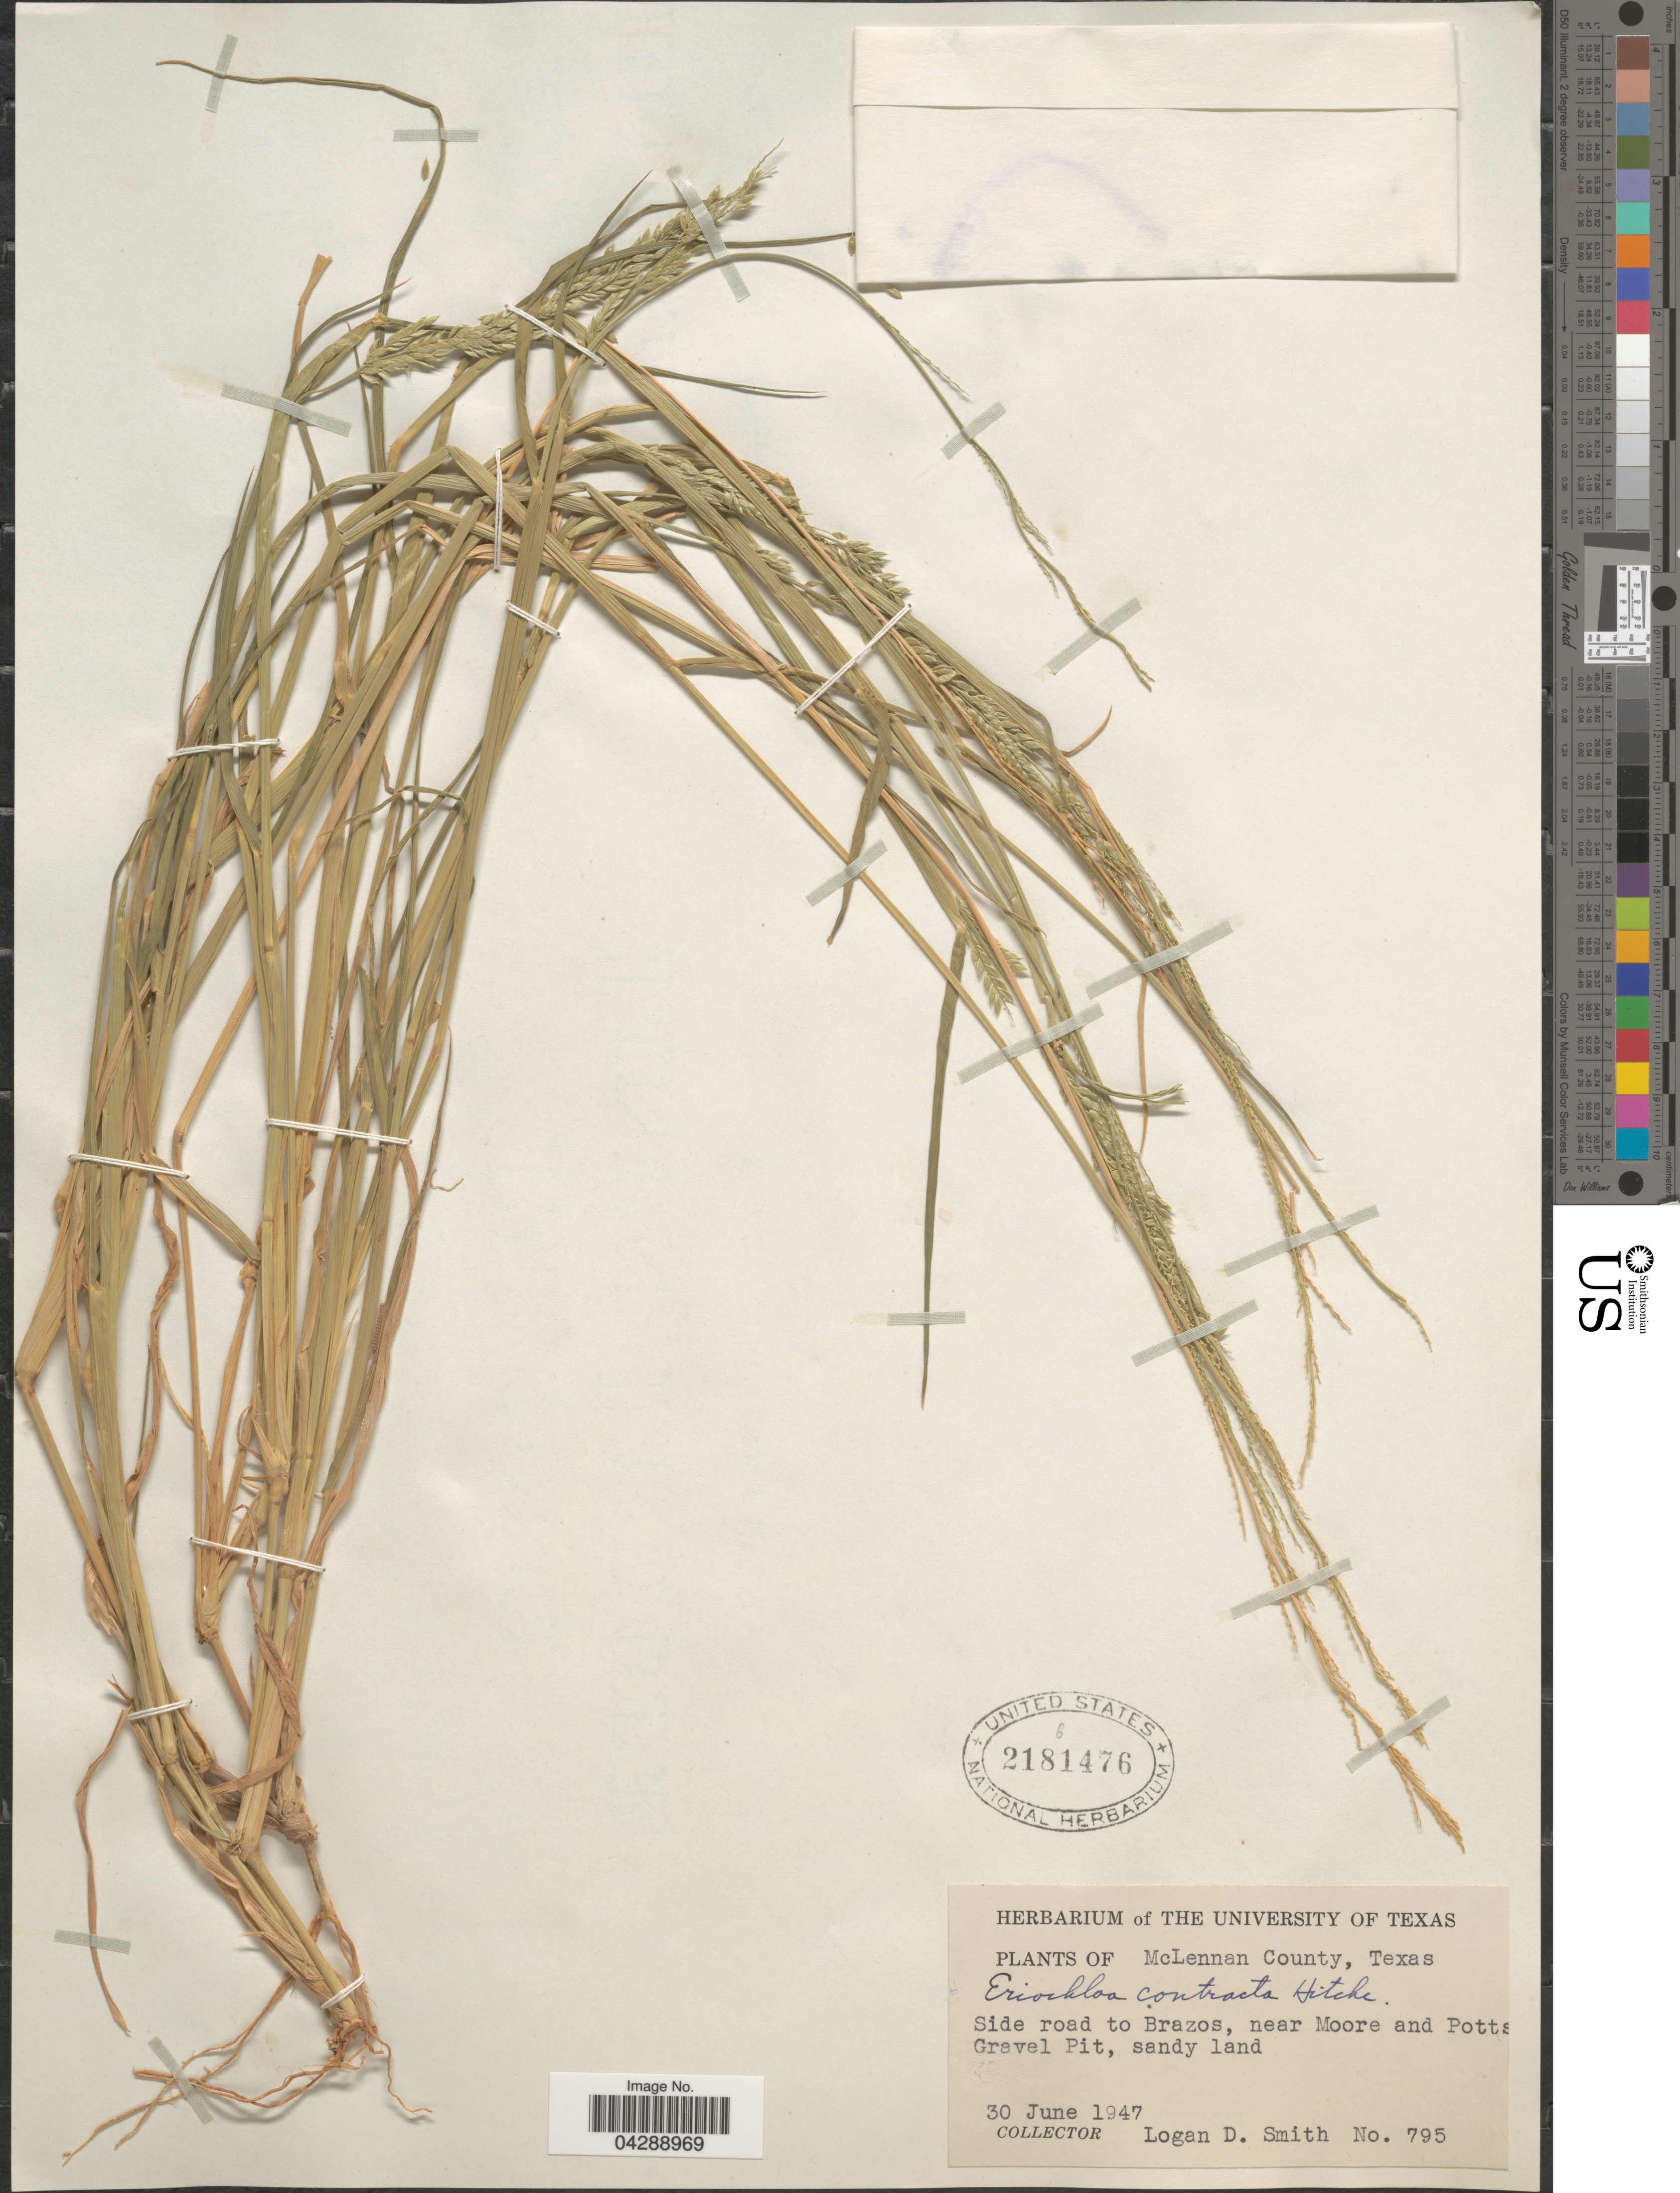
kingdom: Plantae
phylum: Tracheophyta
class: Liliopsida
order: Poales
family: Poaceae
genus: Eriochloa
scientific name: Eriochloa contracta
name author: Hitchc.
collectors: L. Smith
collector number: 795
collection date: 1947-06-30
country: United States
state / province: Texas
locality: McLennan County. Side road to Brazos, near Moore and Potts Gravel Pit.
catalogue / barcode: US 2181476